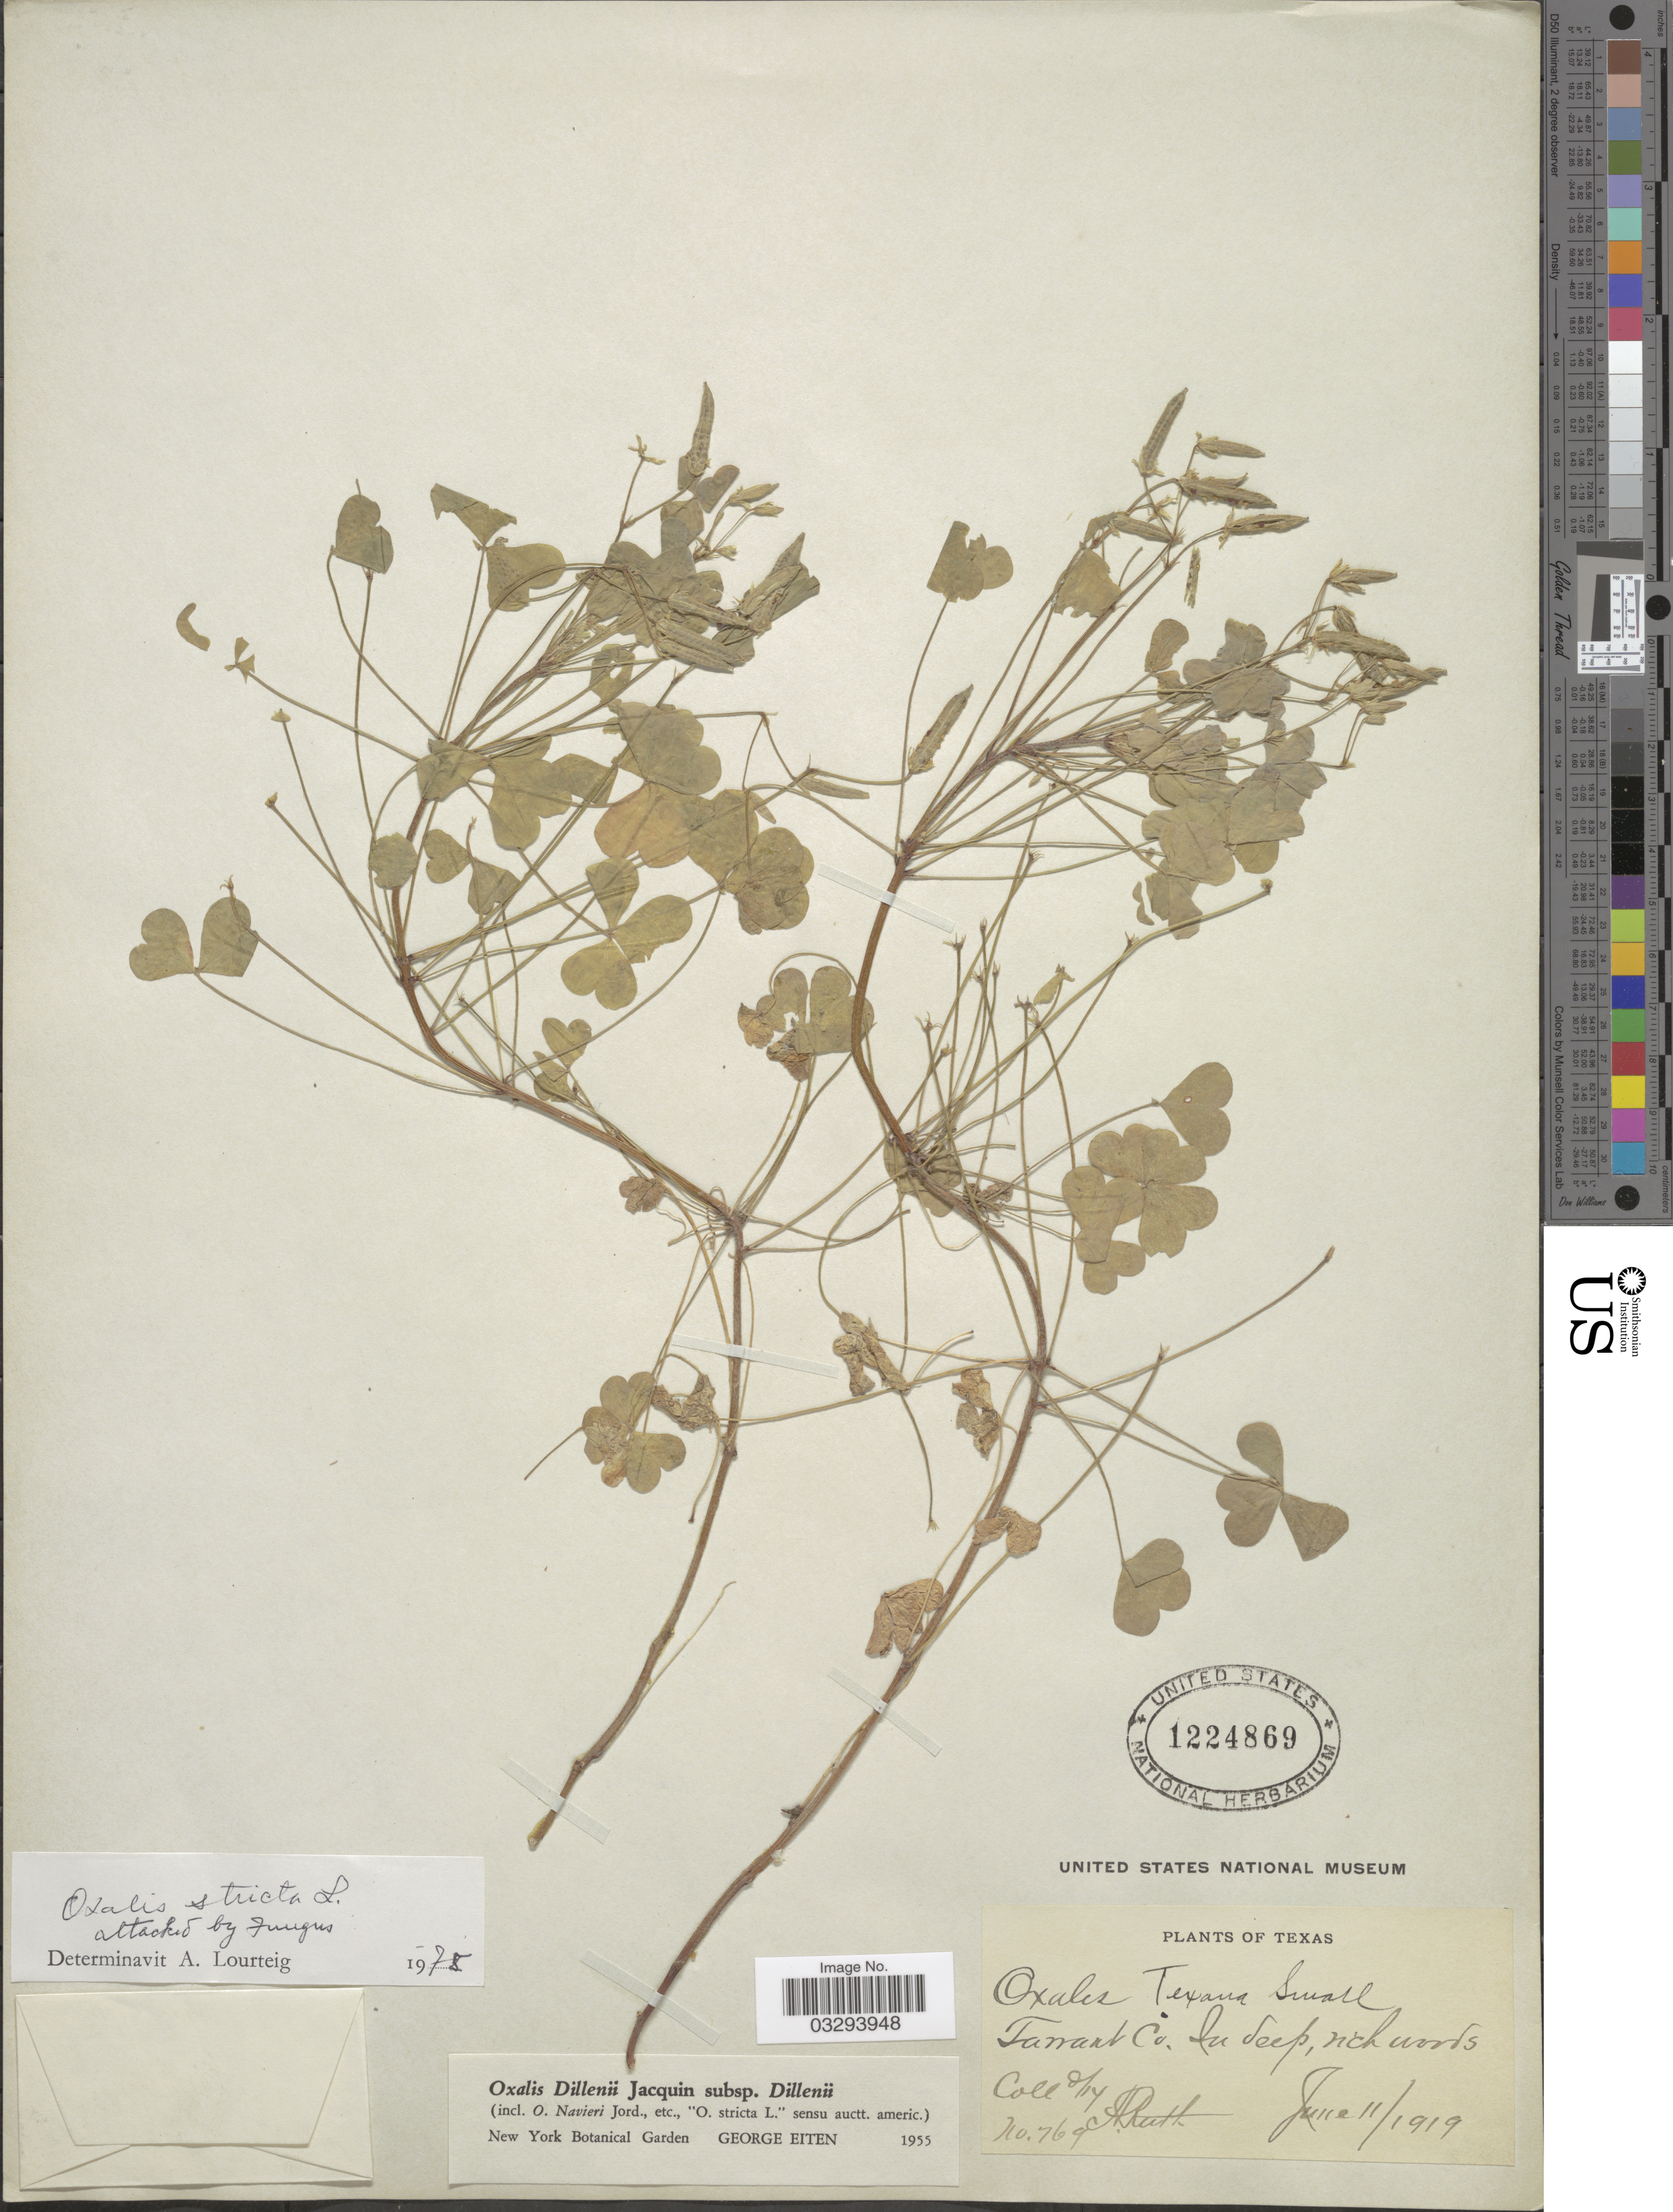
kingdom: Plantae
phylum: Tracheophyta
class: Magnoliopsida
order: Oxalidales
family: Oxalidaceae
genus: Oxalis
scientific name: Oxalis stricta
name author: L.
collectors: A. Ruth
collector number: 769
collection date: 1919-06-11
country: United States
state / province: Texas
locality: Tarrant Co.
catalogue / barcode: US 1224869